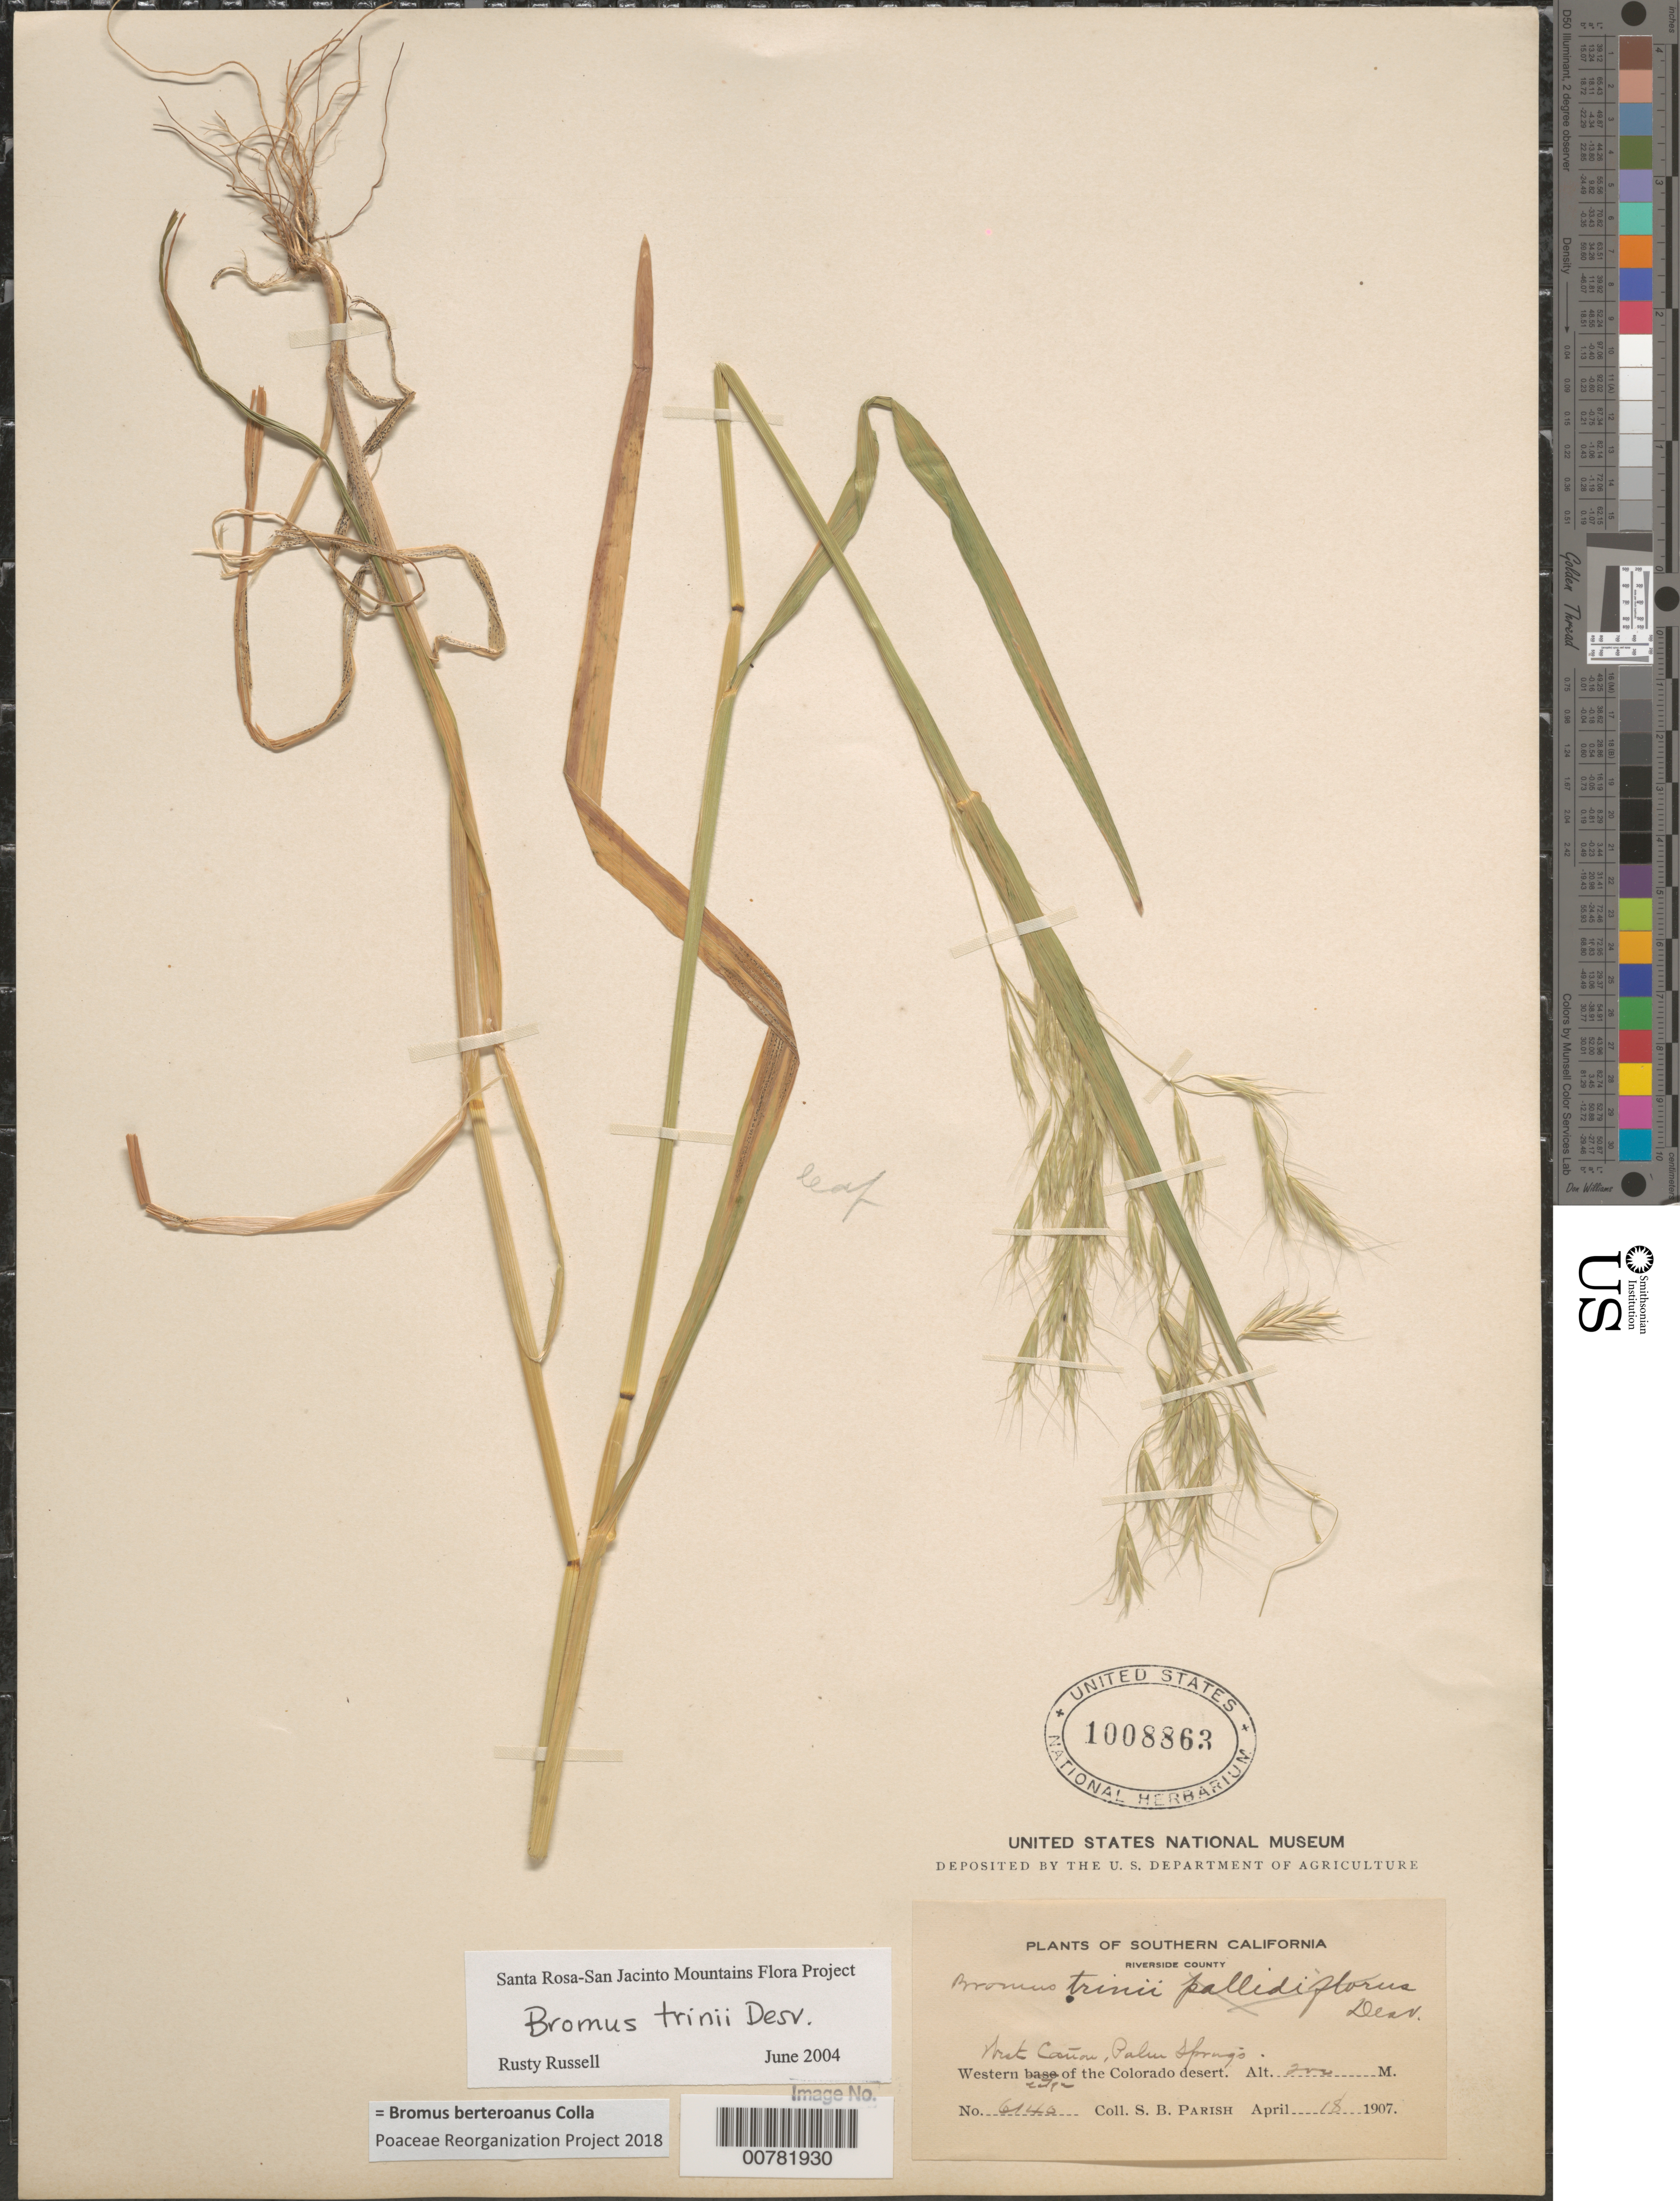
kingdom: Plantae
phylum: Tracheophyta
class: Liliopsida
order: Poales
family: Poaceae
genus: Bromus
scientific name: Bromus berteroanus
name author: Colla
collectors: S. B. Parish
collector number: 6140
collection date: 1907-04-18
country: United States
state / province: California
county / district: Riverside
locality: Southern California. Riverside County. West Cañon, Palm Springs. Western edge of the Colorado desert.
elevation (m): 200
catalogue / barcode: US 1008863